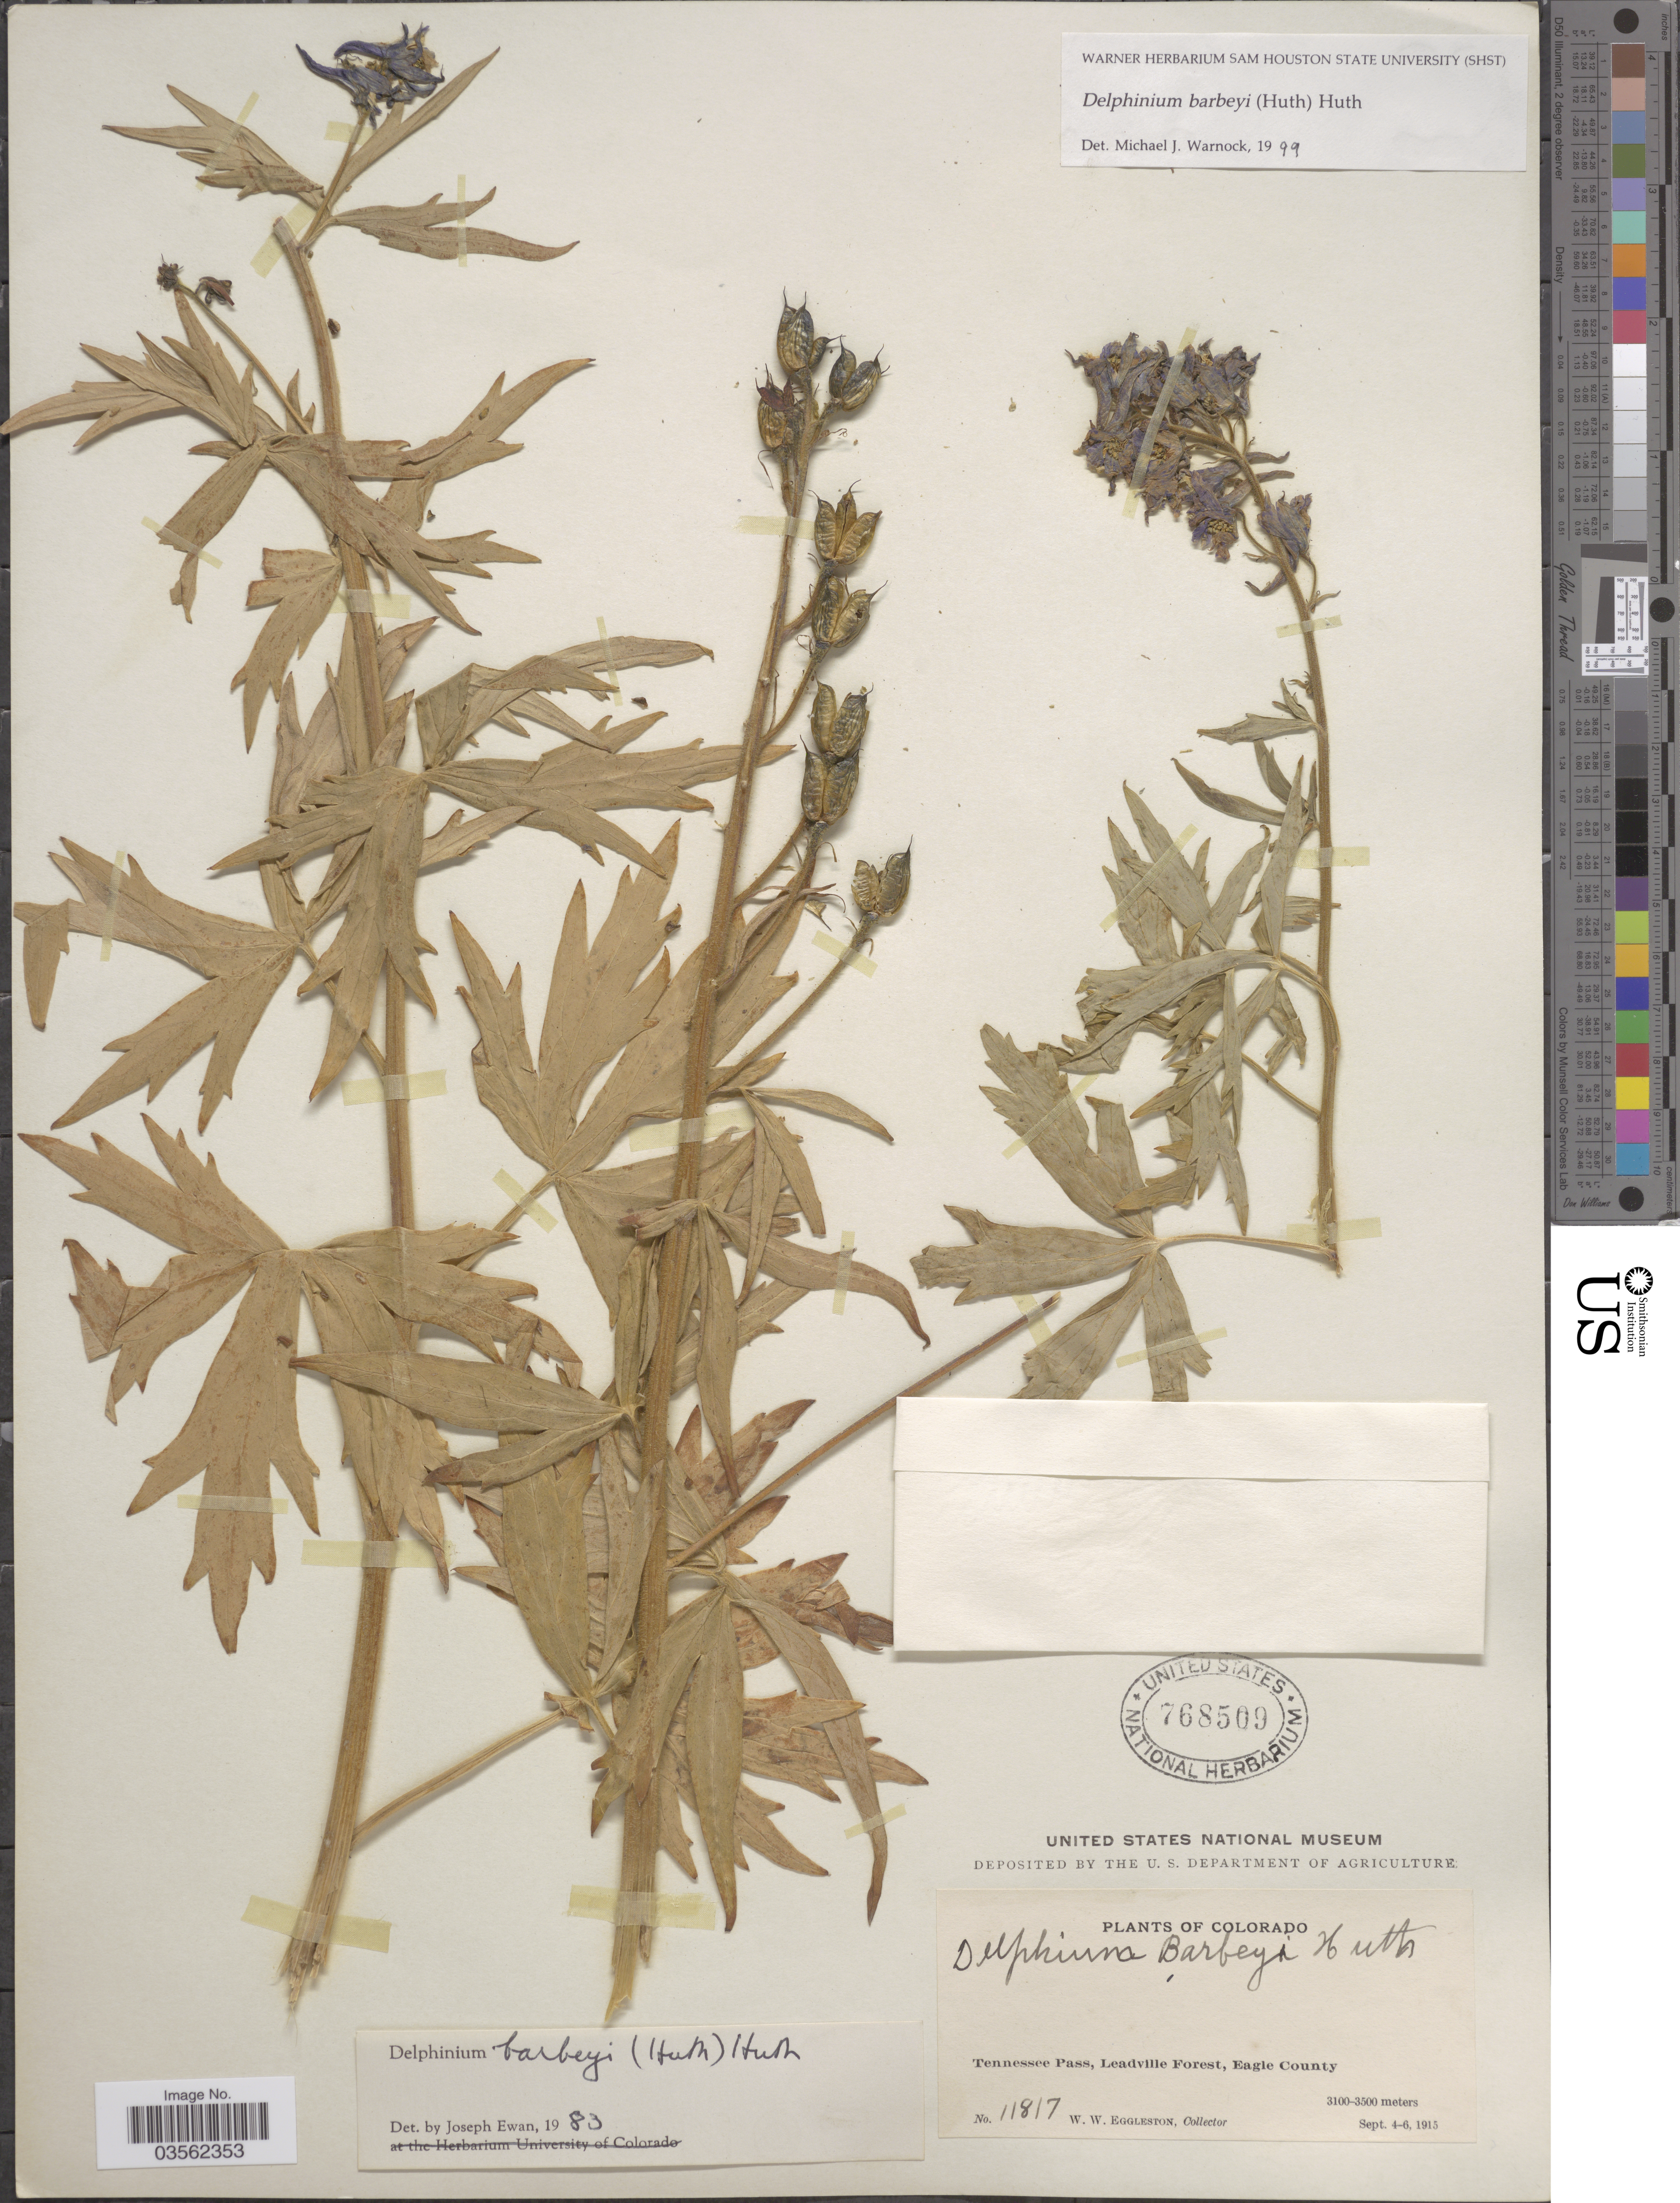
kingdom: Plantae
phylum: Tracheophyta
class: Magnoliopsida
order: Ranunculales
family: Ranunculaceae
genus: Delphinium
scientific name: Delphinium barbeyi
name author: (Huth) Huth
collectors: W. W. Eggleston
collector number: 11817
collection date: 1915-09-04/1915-09-06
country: United States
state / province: Colorado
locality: Tennessee Pass, Leadville Forest, Eagle County.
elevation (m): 3100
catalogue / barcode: US 768509